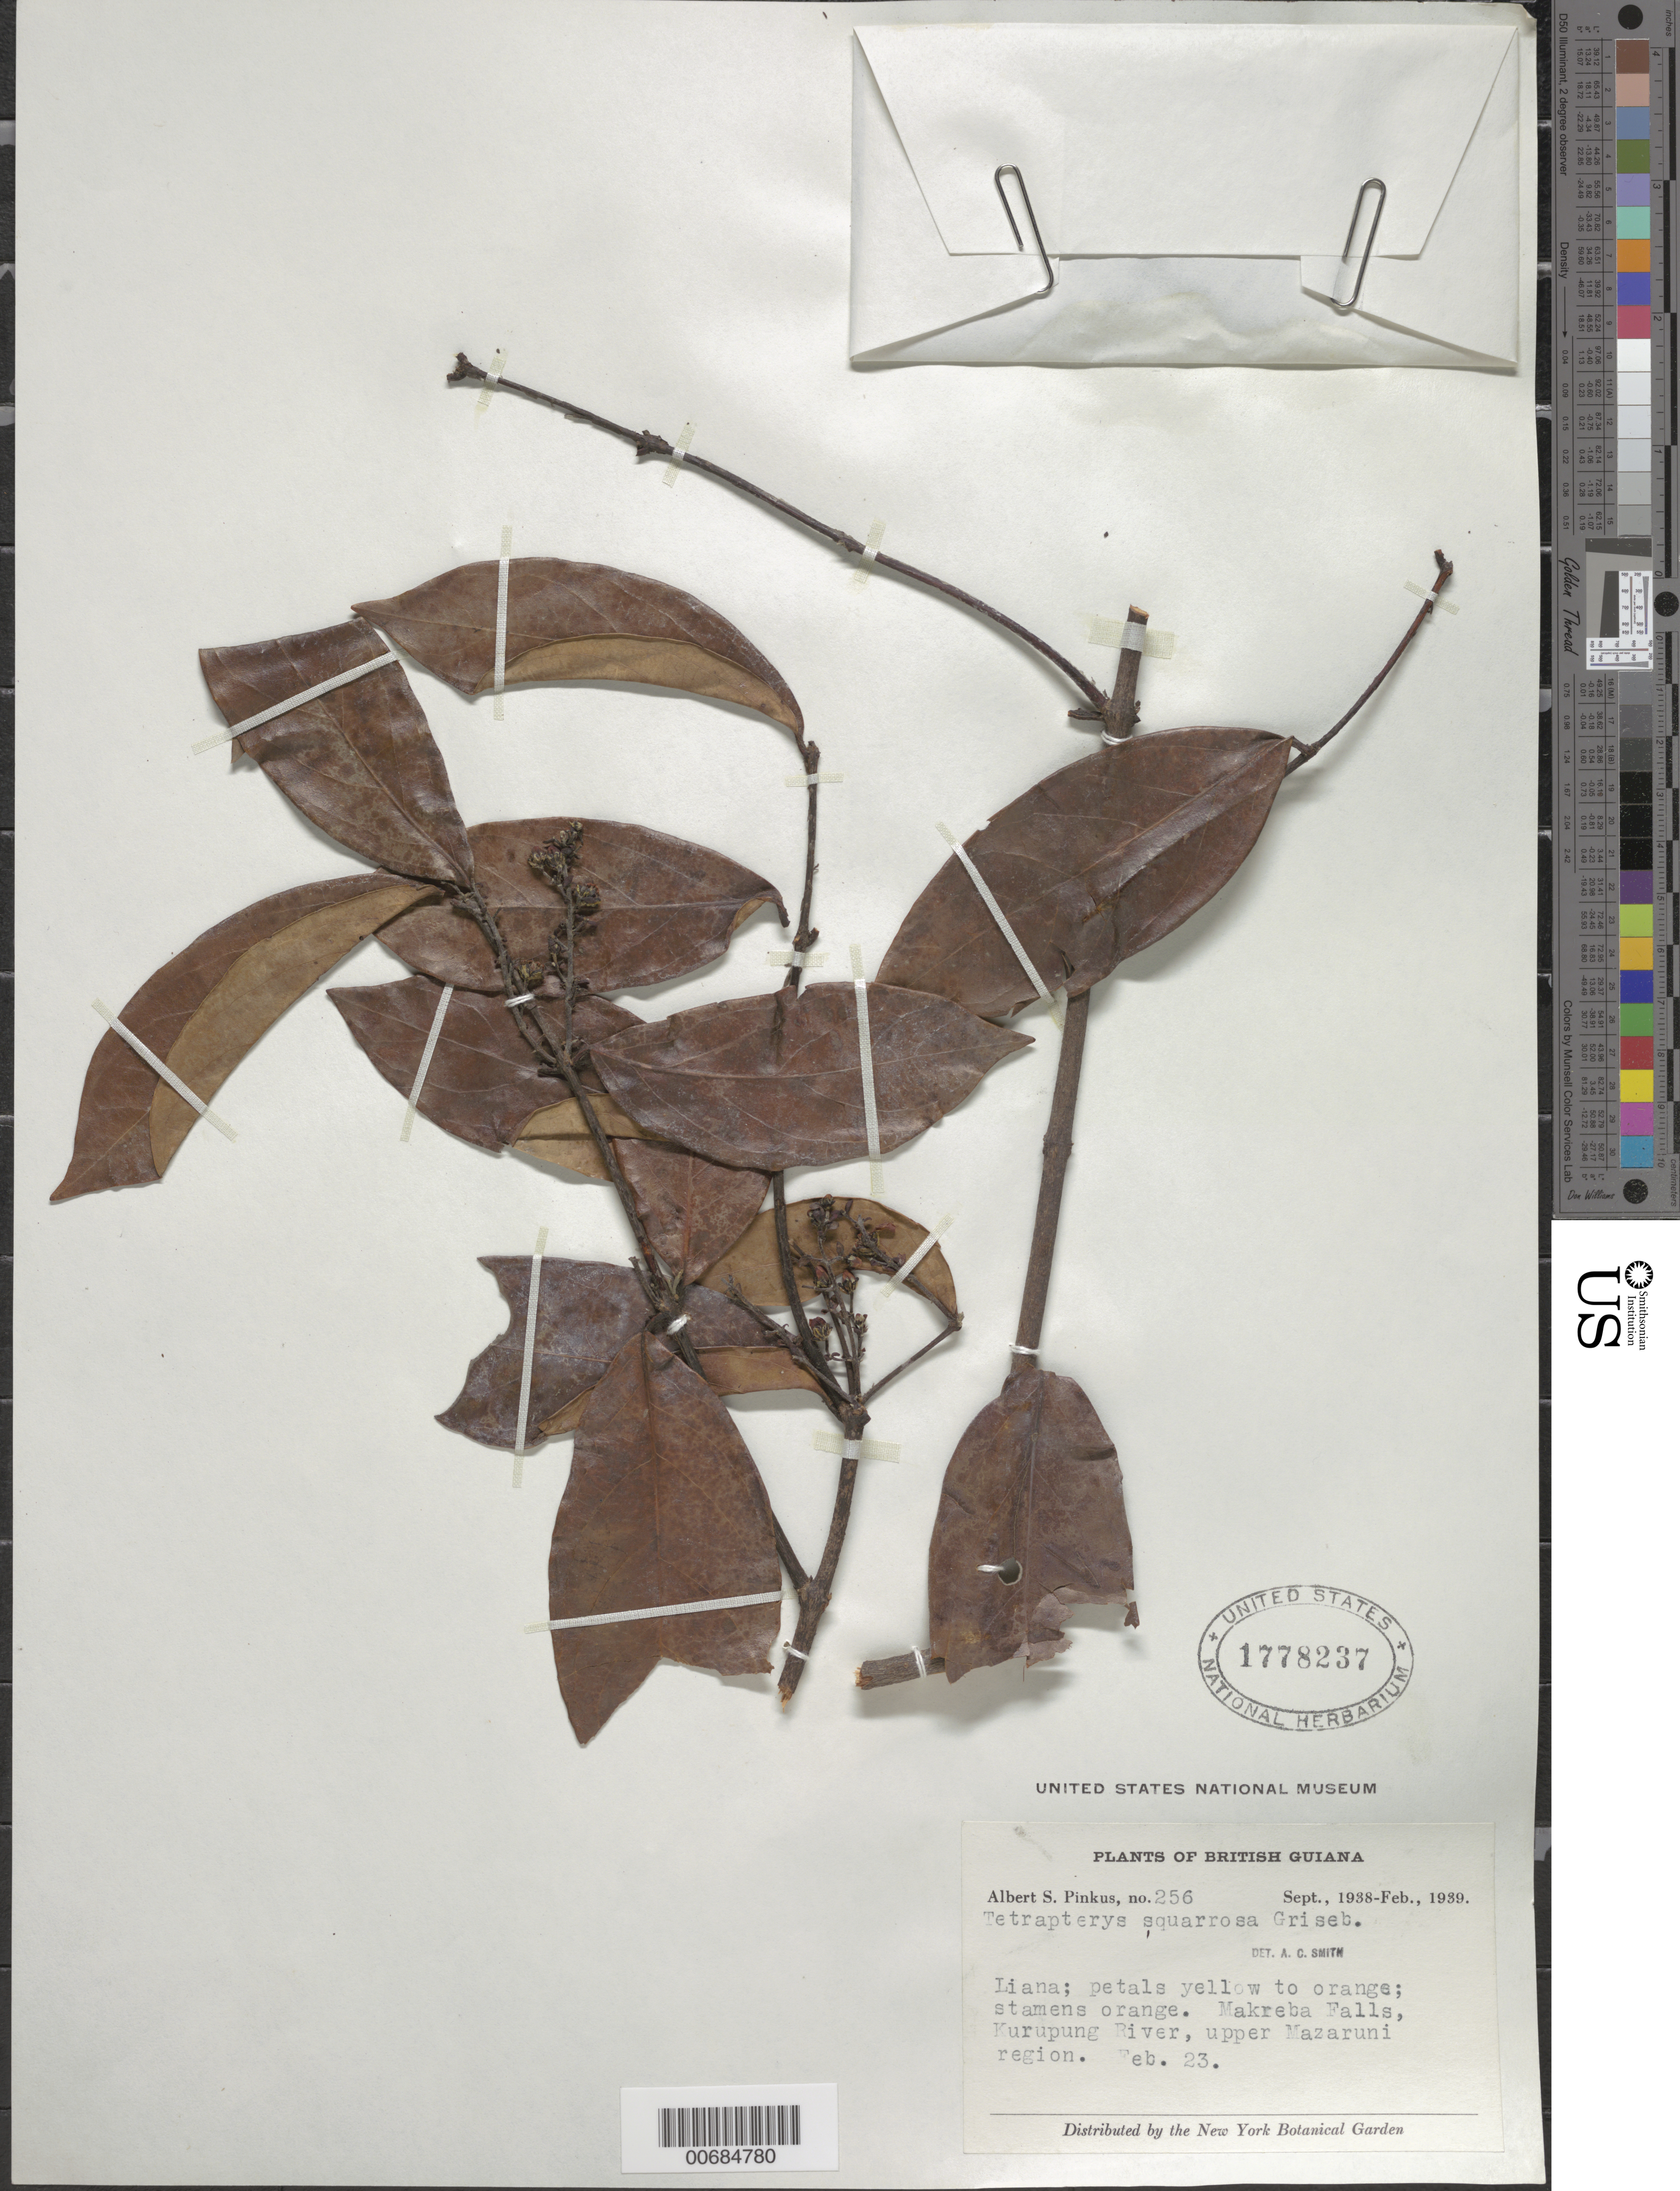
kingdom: Plantae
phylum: Tracheophyta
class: Magnoliopsida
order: Malpighiales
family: Malpighiaceae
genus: Glicophyllum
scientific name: Glicophyllum stylopterum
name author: (A. Juss.) R.F. Almeida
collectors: A. Pinkus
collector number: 256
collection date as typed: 23-Feb-39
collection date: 1939-02-23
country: Guyana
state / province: Cuyuni-Mazaruni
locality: Makreba Falls, Kurupung R., upper Mazaruni Dist.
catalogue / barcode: US 1778237